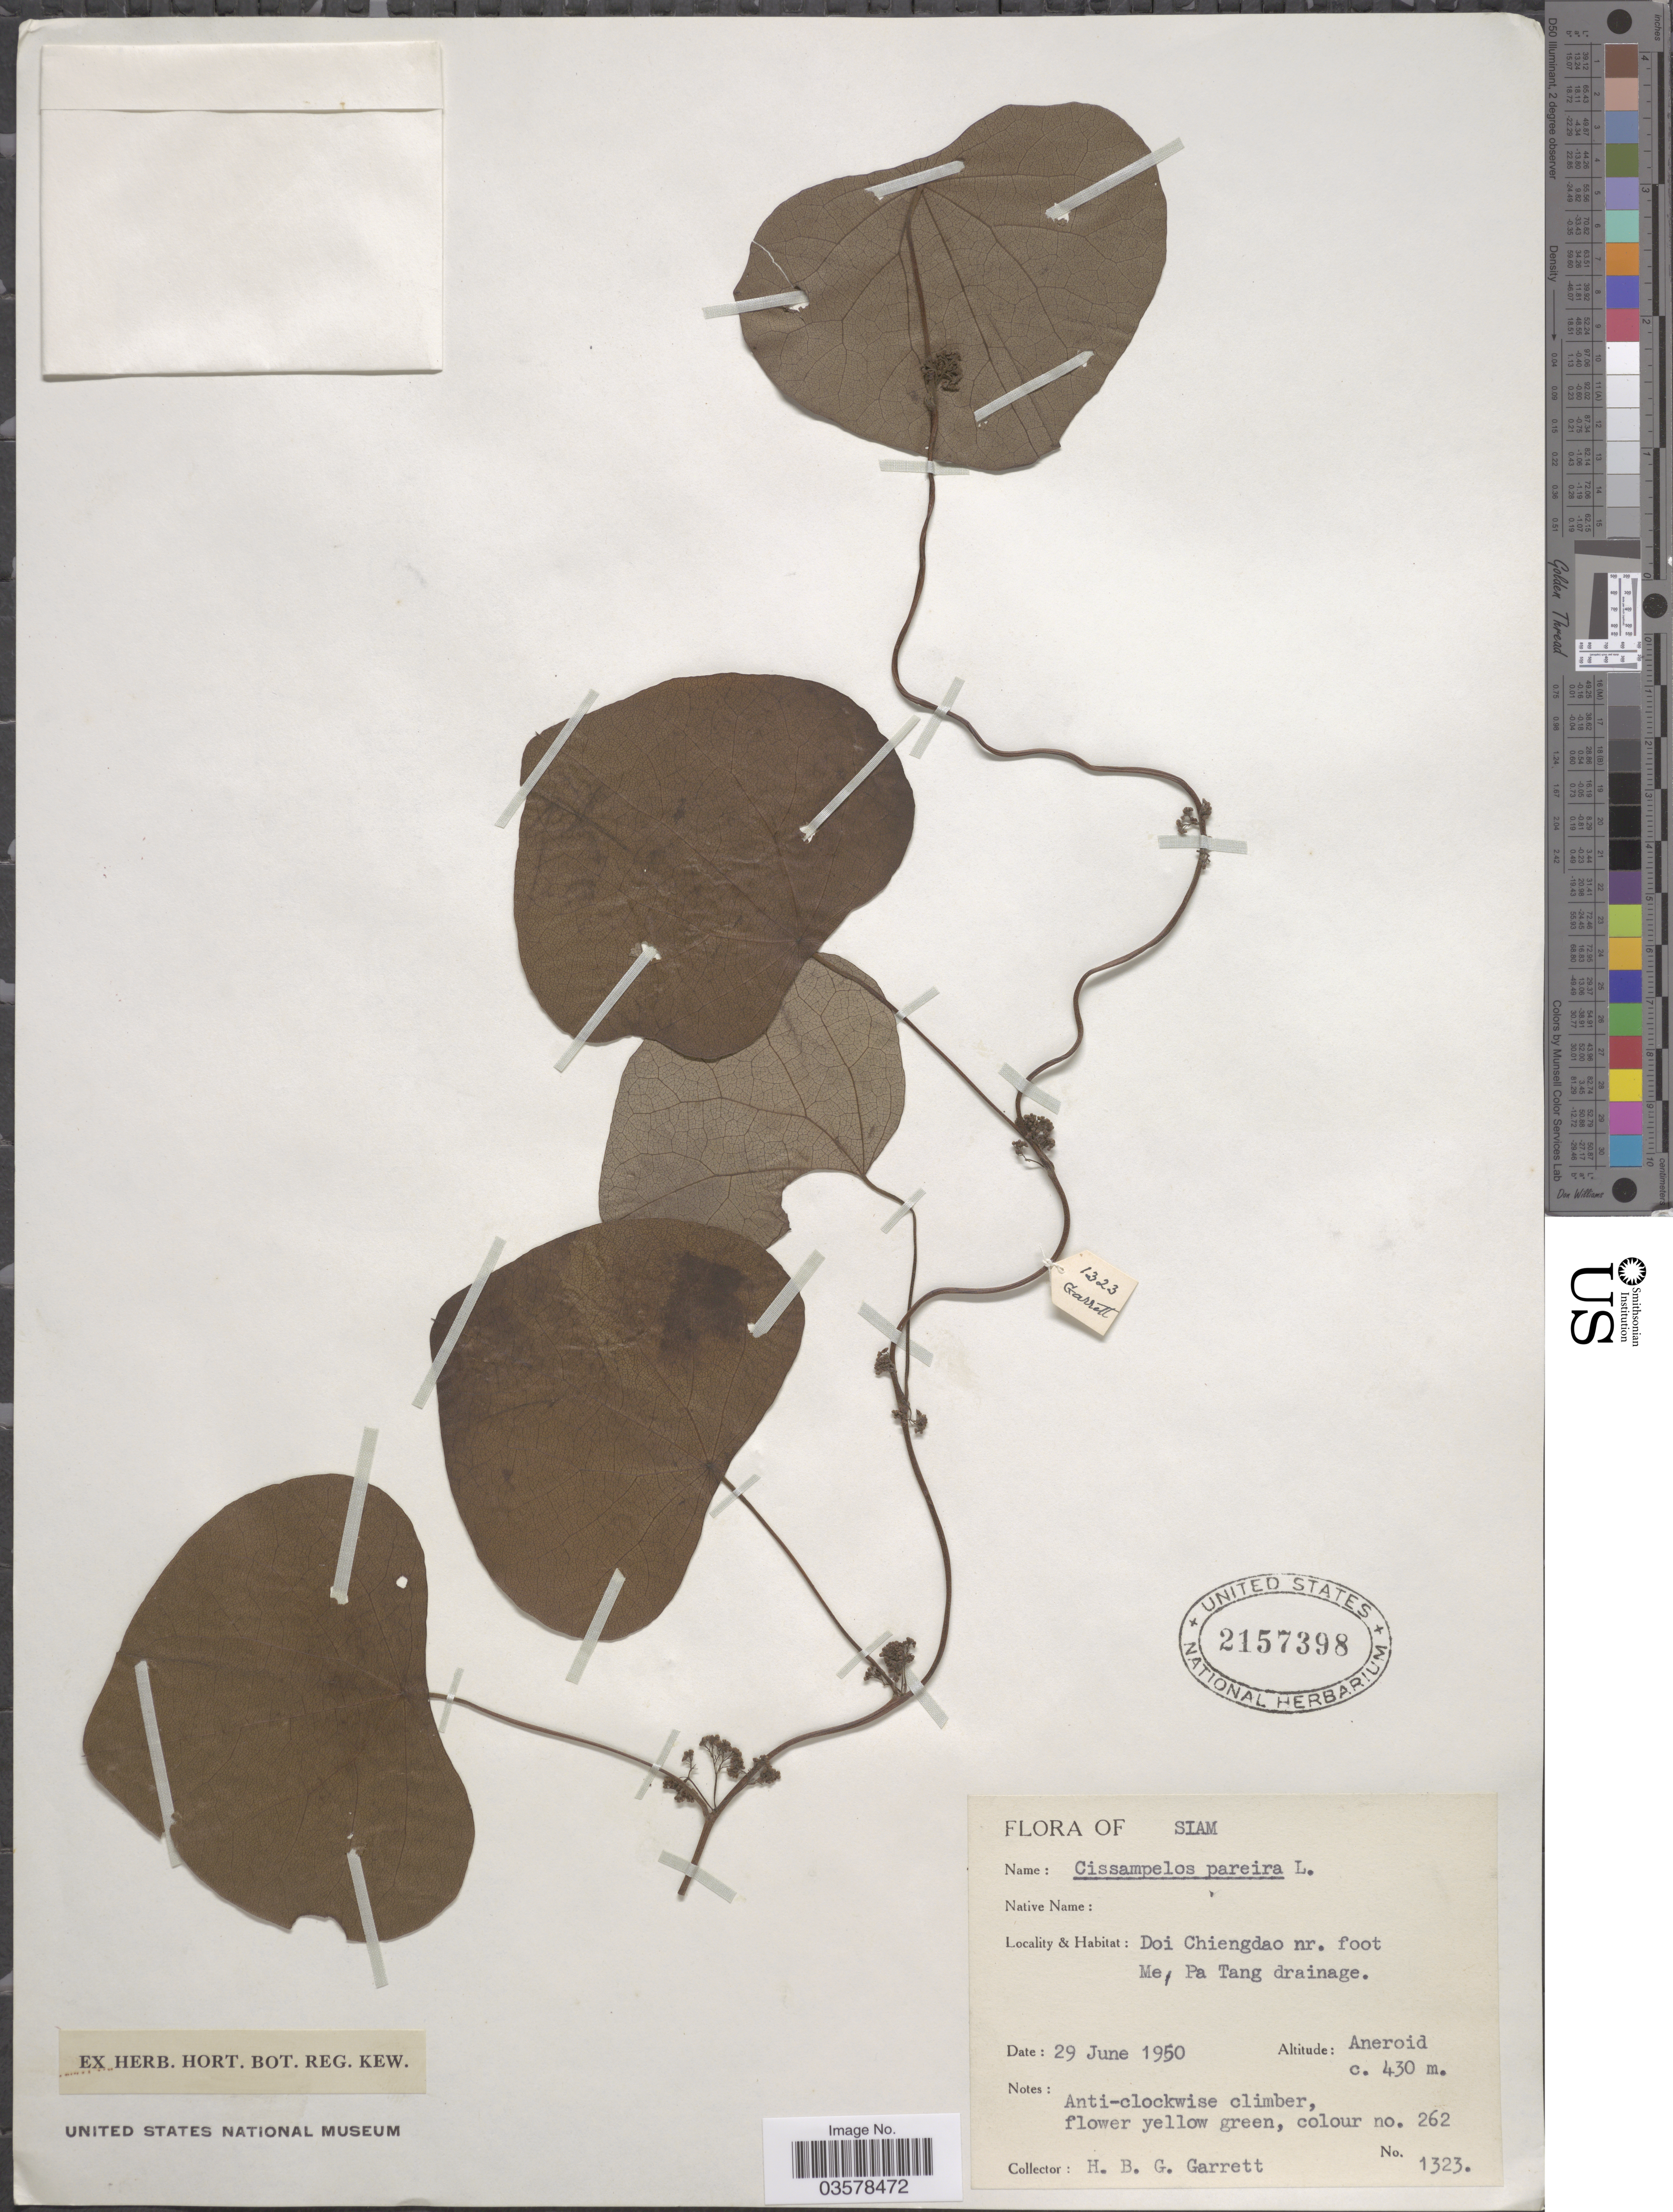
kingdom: Plantae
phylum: Tracheophyta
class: Magnoliopsida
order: Ranunculales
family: Menispermaceae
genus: Cissampelos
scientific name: Cissampelos pareira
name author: L.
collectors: H. Garrett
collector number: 1323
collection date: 1950-06-29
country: Thailand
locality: Siam. Doi Chiengdao nr. foot Me, Pa Tang drainage.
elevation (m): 430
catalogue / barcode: US 2157398